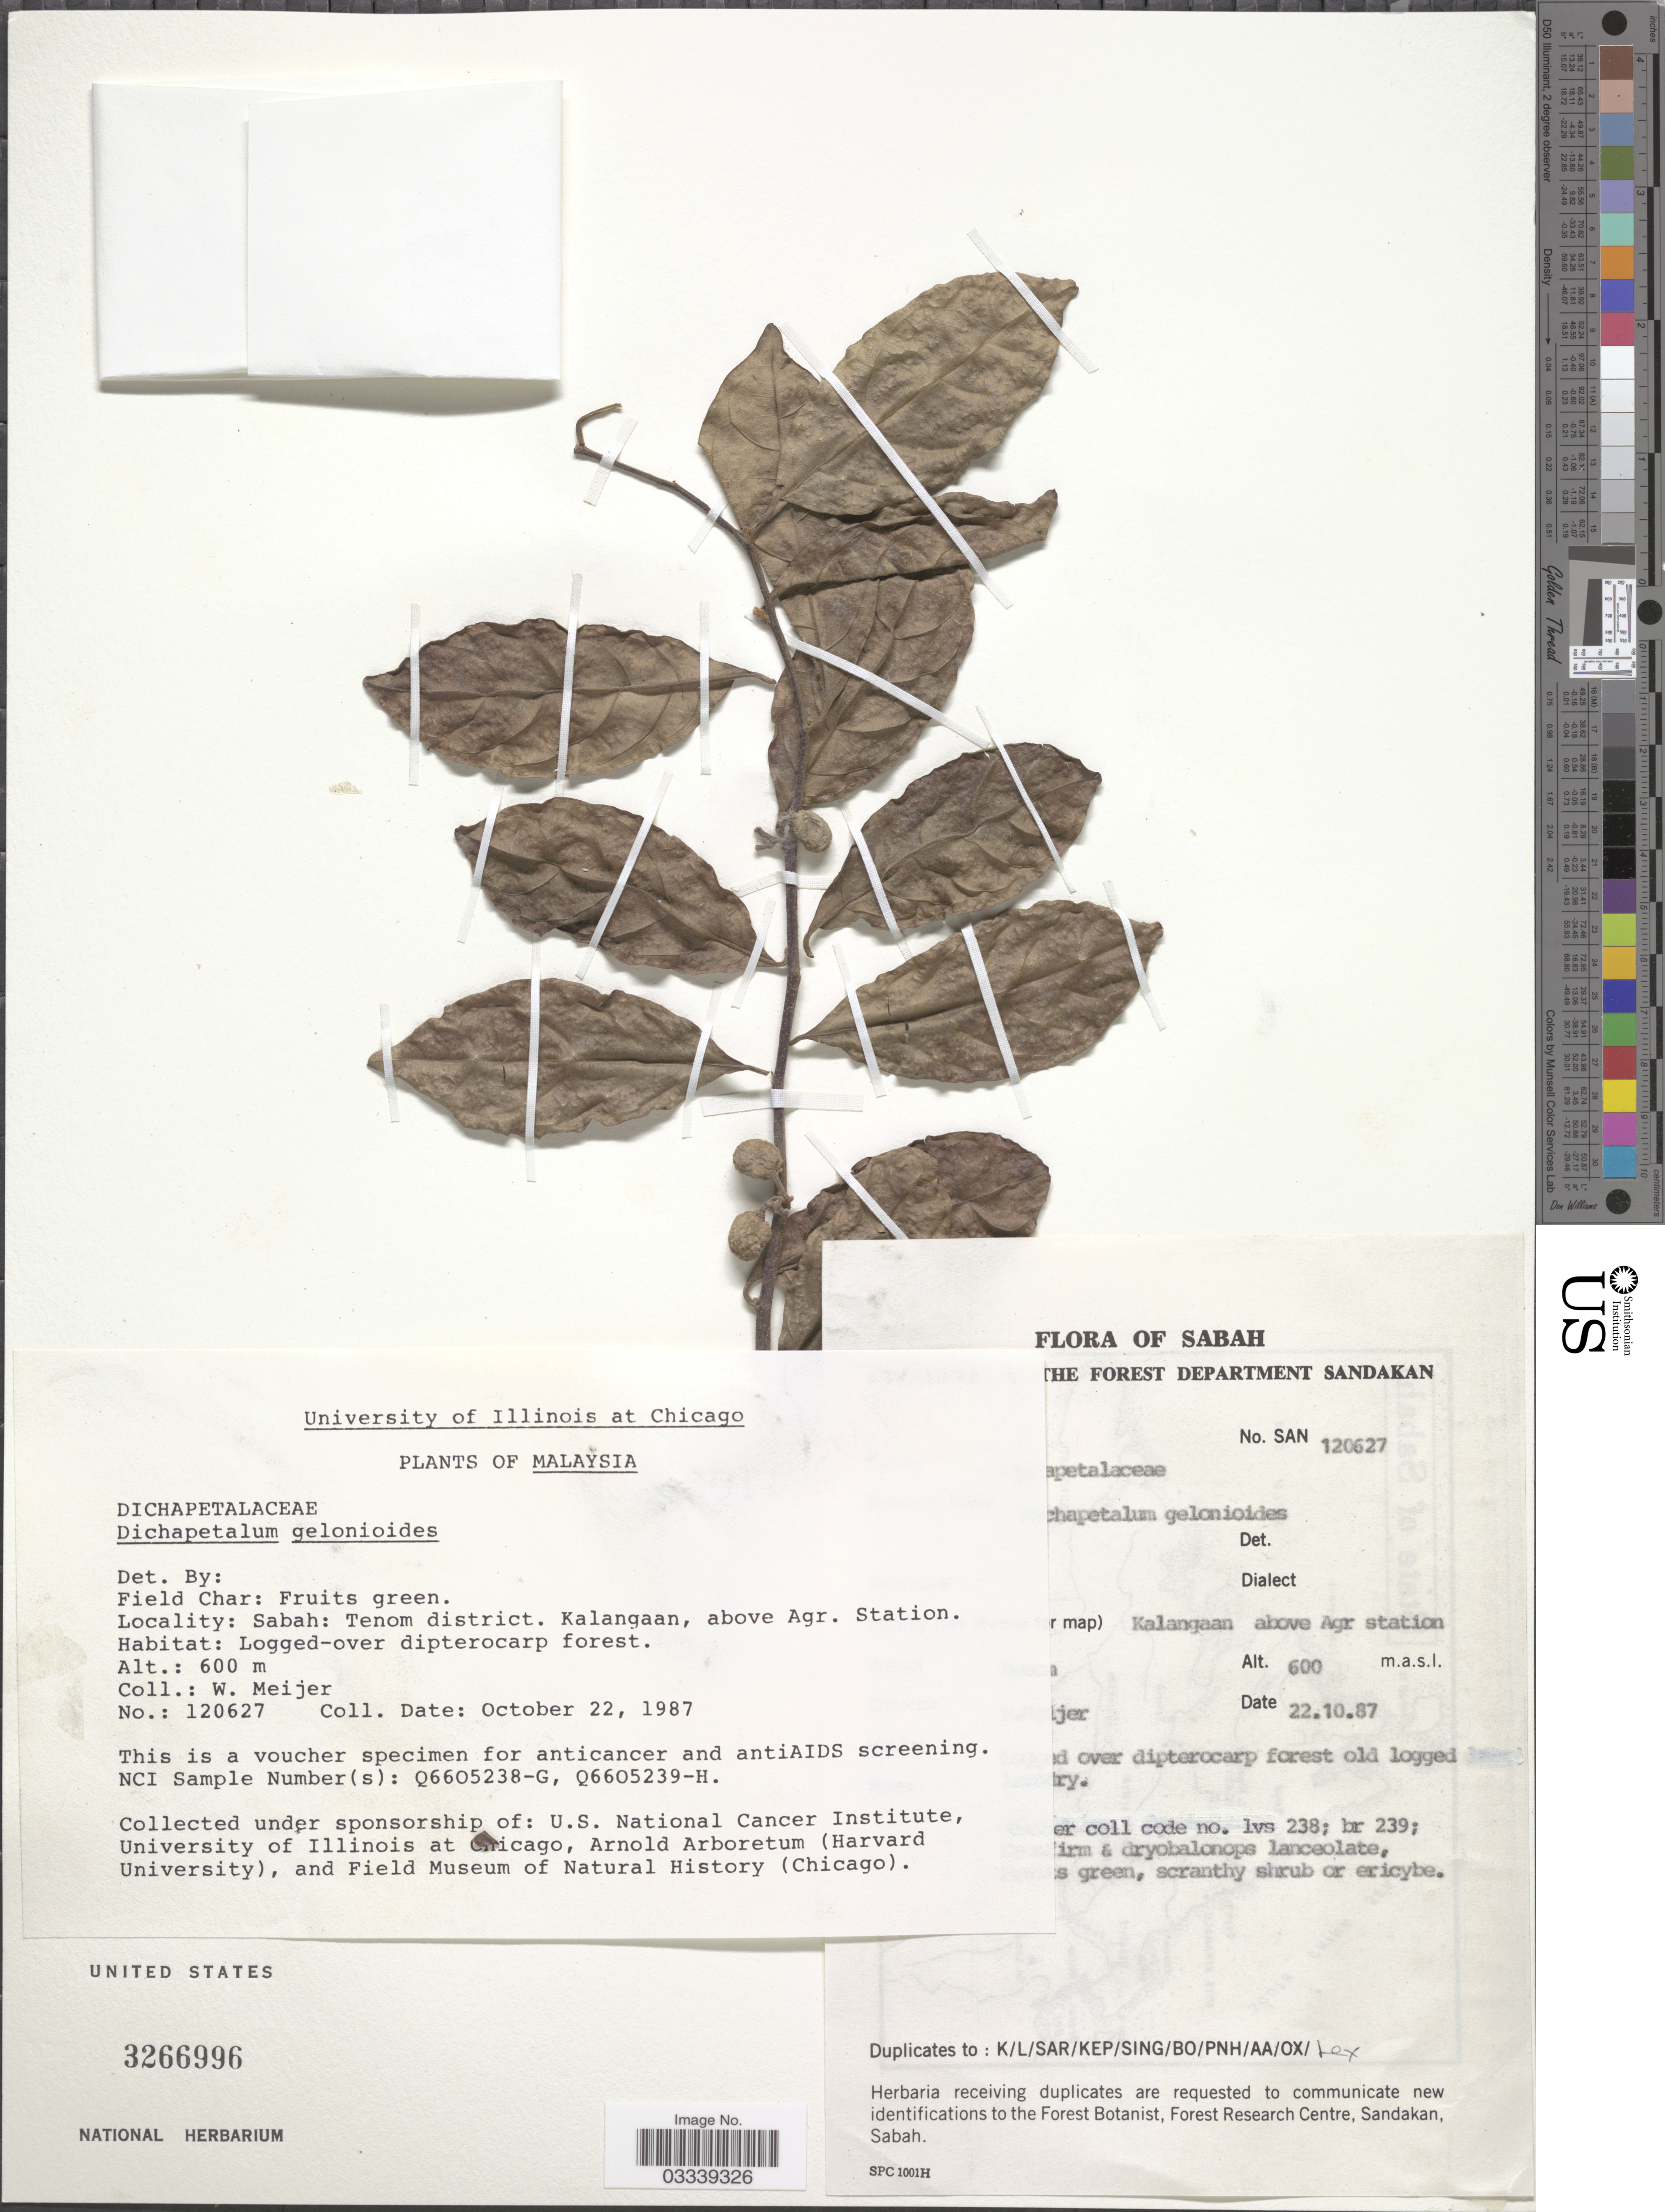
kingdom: Plantae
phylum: Tracheophyta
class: Magnoliopsida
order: Malpighiales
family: Dichapetalaceae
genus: Dichapetalum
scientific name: Dichapetalum gelonioides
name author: (Roxb.) Engl.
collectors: W. Meijer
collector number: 120627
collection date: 1987-10-22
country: Malaysia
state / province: Sabah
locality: Tenom district. Kalangaan, above Agr. Station.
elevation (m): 600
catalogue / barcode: US 3266996